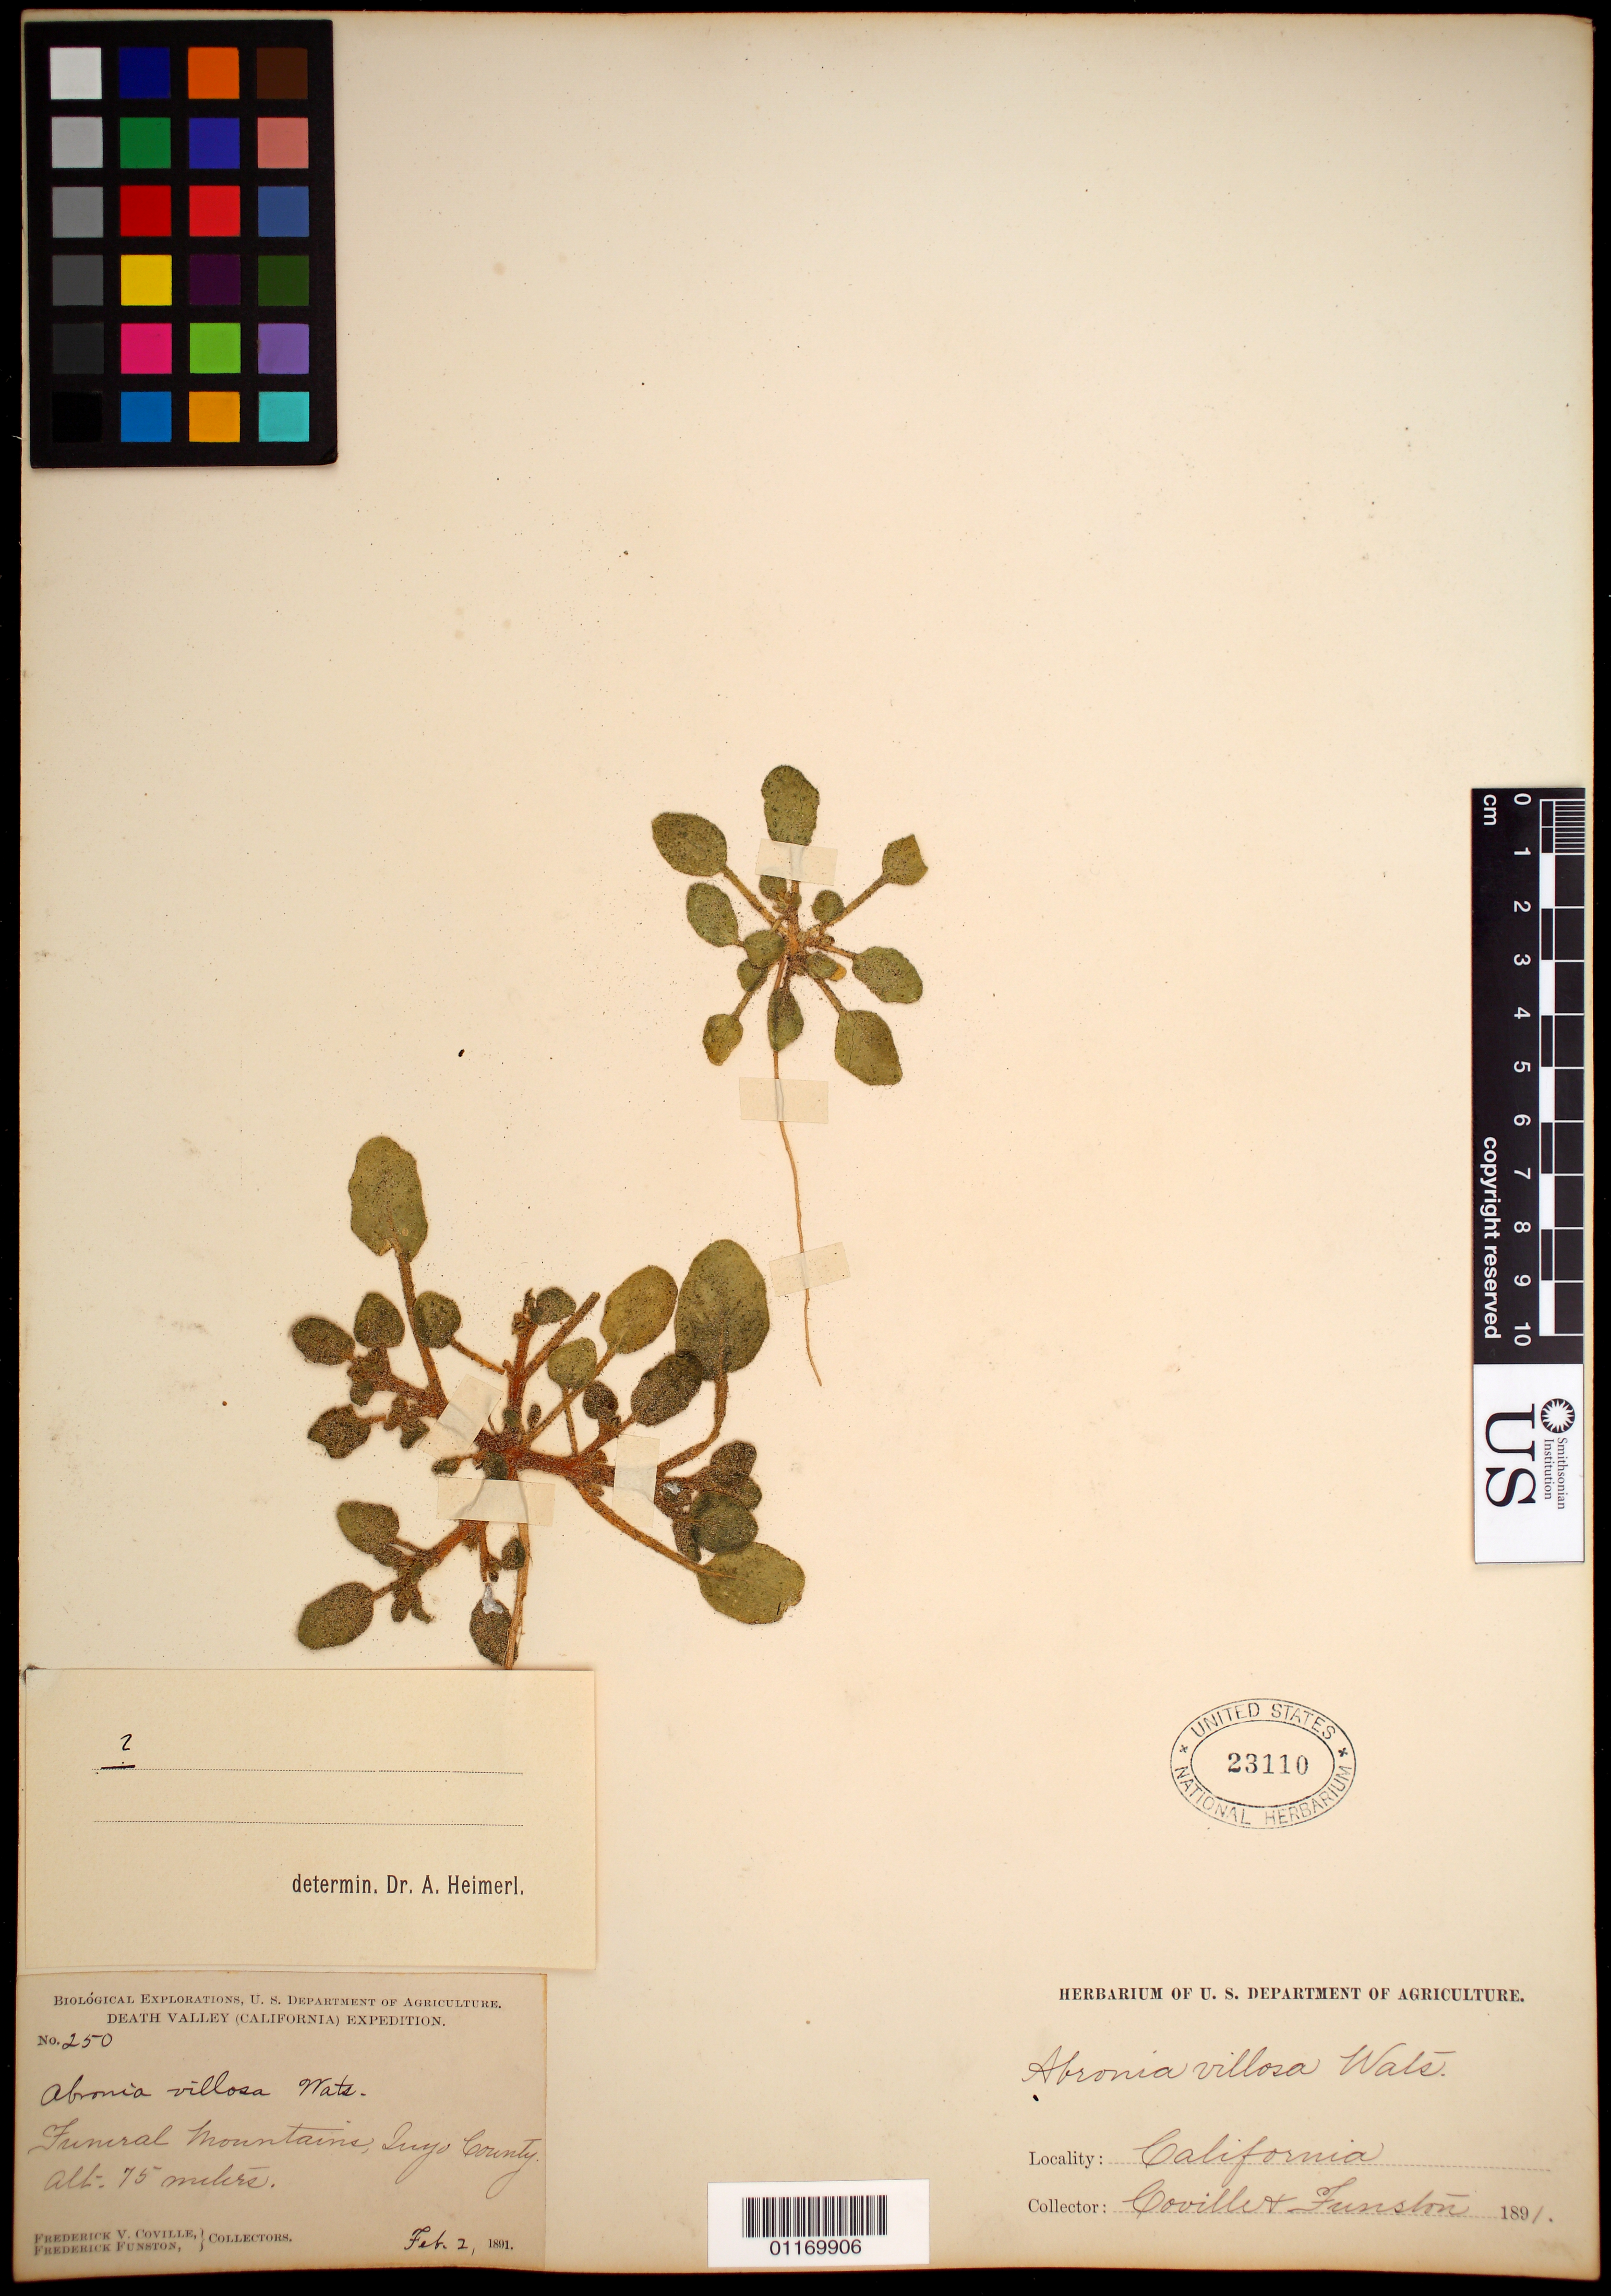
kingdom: Plantae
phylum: Tracheophyta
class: Magnoliopsida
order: Caryophyllales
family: Nyctaginaceae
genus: Abronia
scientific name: Abronia villosa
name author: S. Watson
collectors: F. V. Coville & F. Funston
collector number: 250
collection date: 1891-02-02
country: United States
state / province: California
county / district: Inyo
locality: Funeral Mountains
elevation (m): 75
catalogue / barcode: US 23110